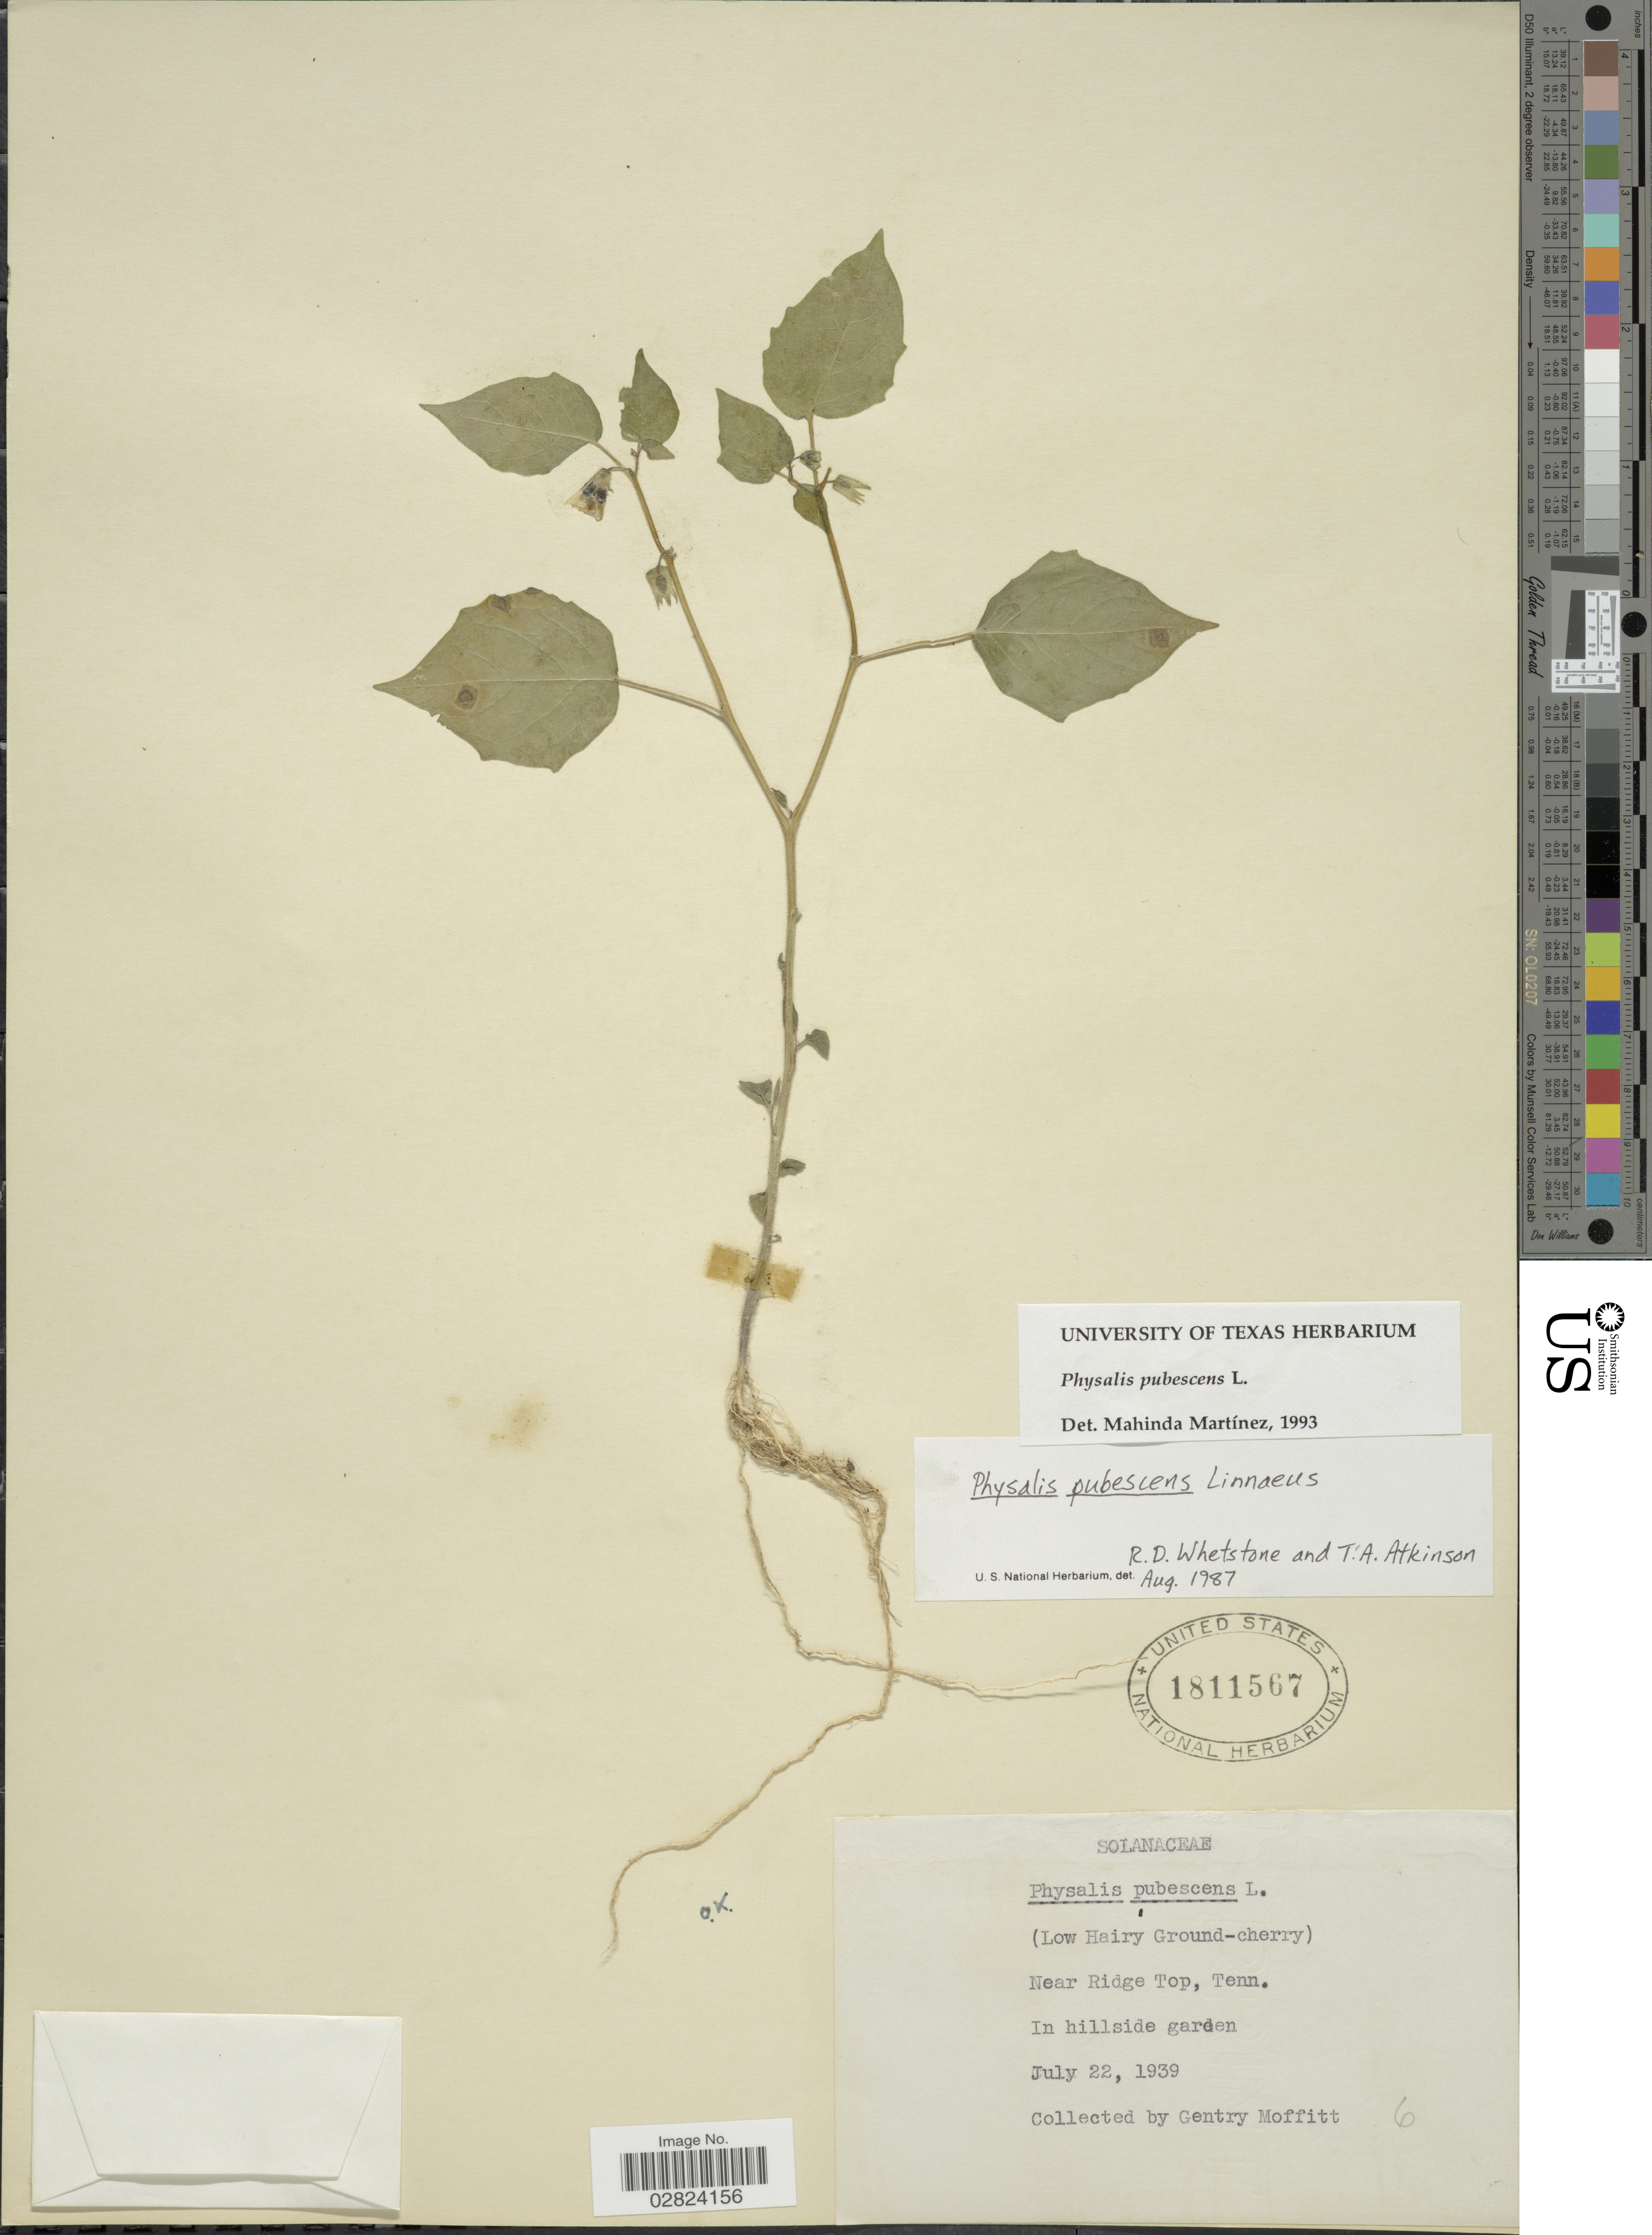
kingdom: Plantae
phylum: Tracheophyta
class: Magnoliopsida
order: Solanales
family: Solanaceae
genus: Physalis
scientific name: Physalis pubescens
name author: L.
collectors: G. Moffitt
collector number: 6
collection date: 1939-07-22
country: United States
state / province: Tennessee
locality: Near Ridge Top.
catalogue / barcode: US 1811567